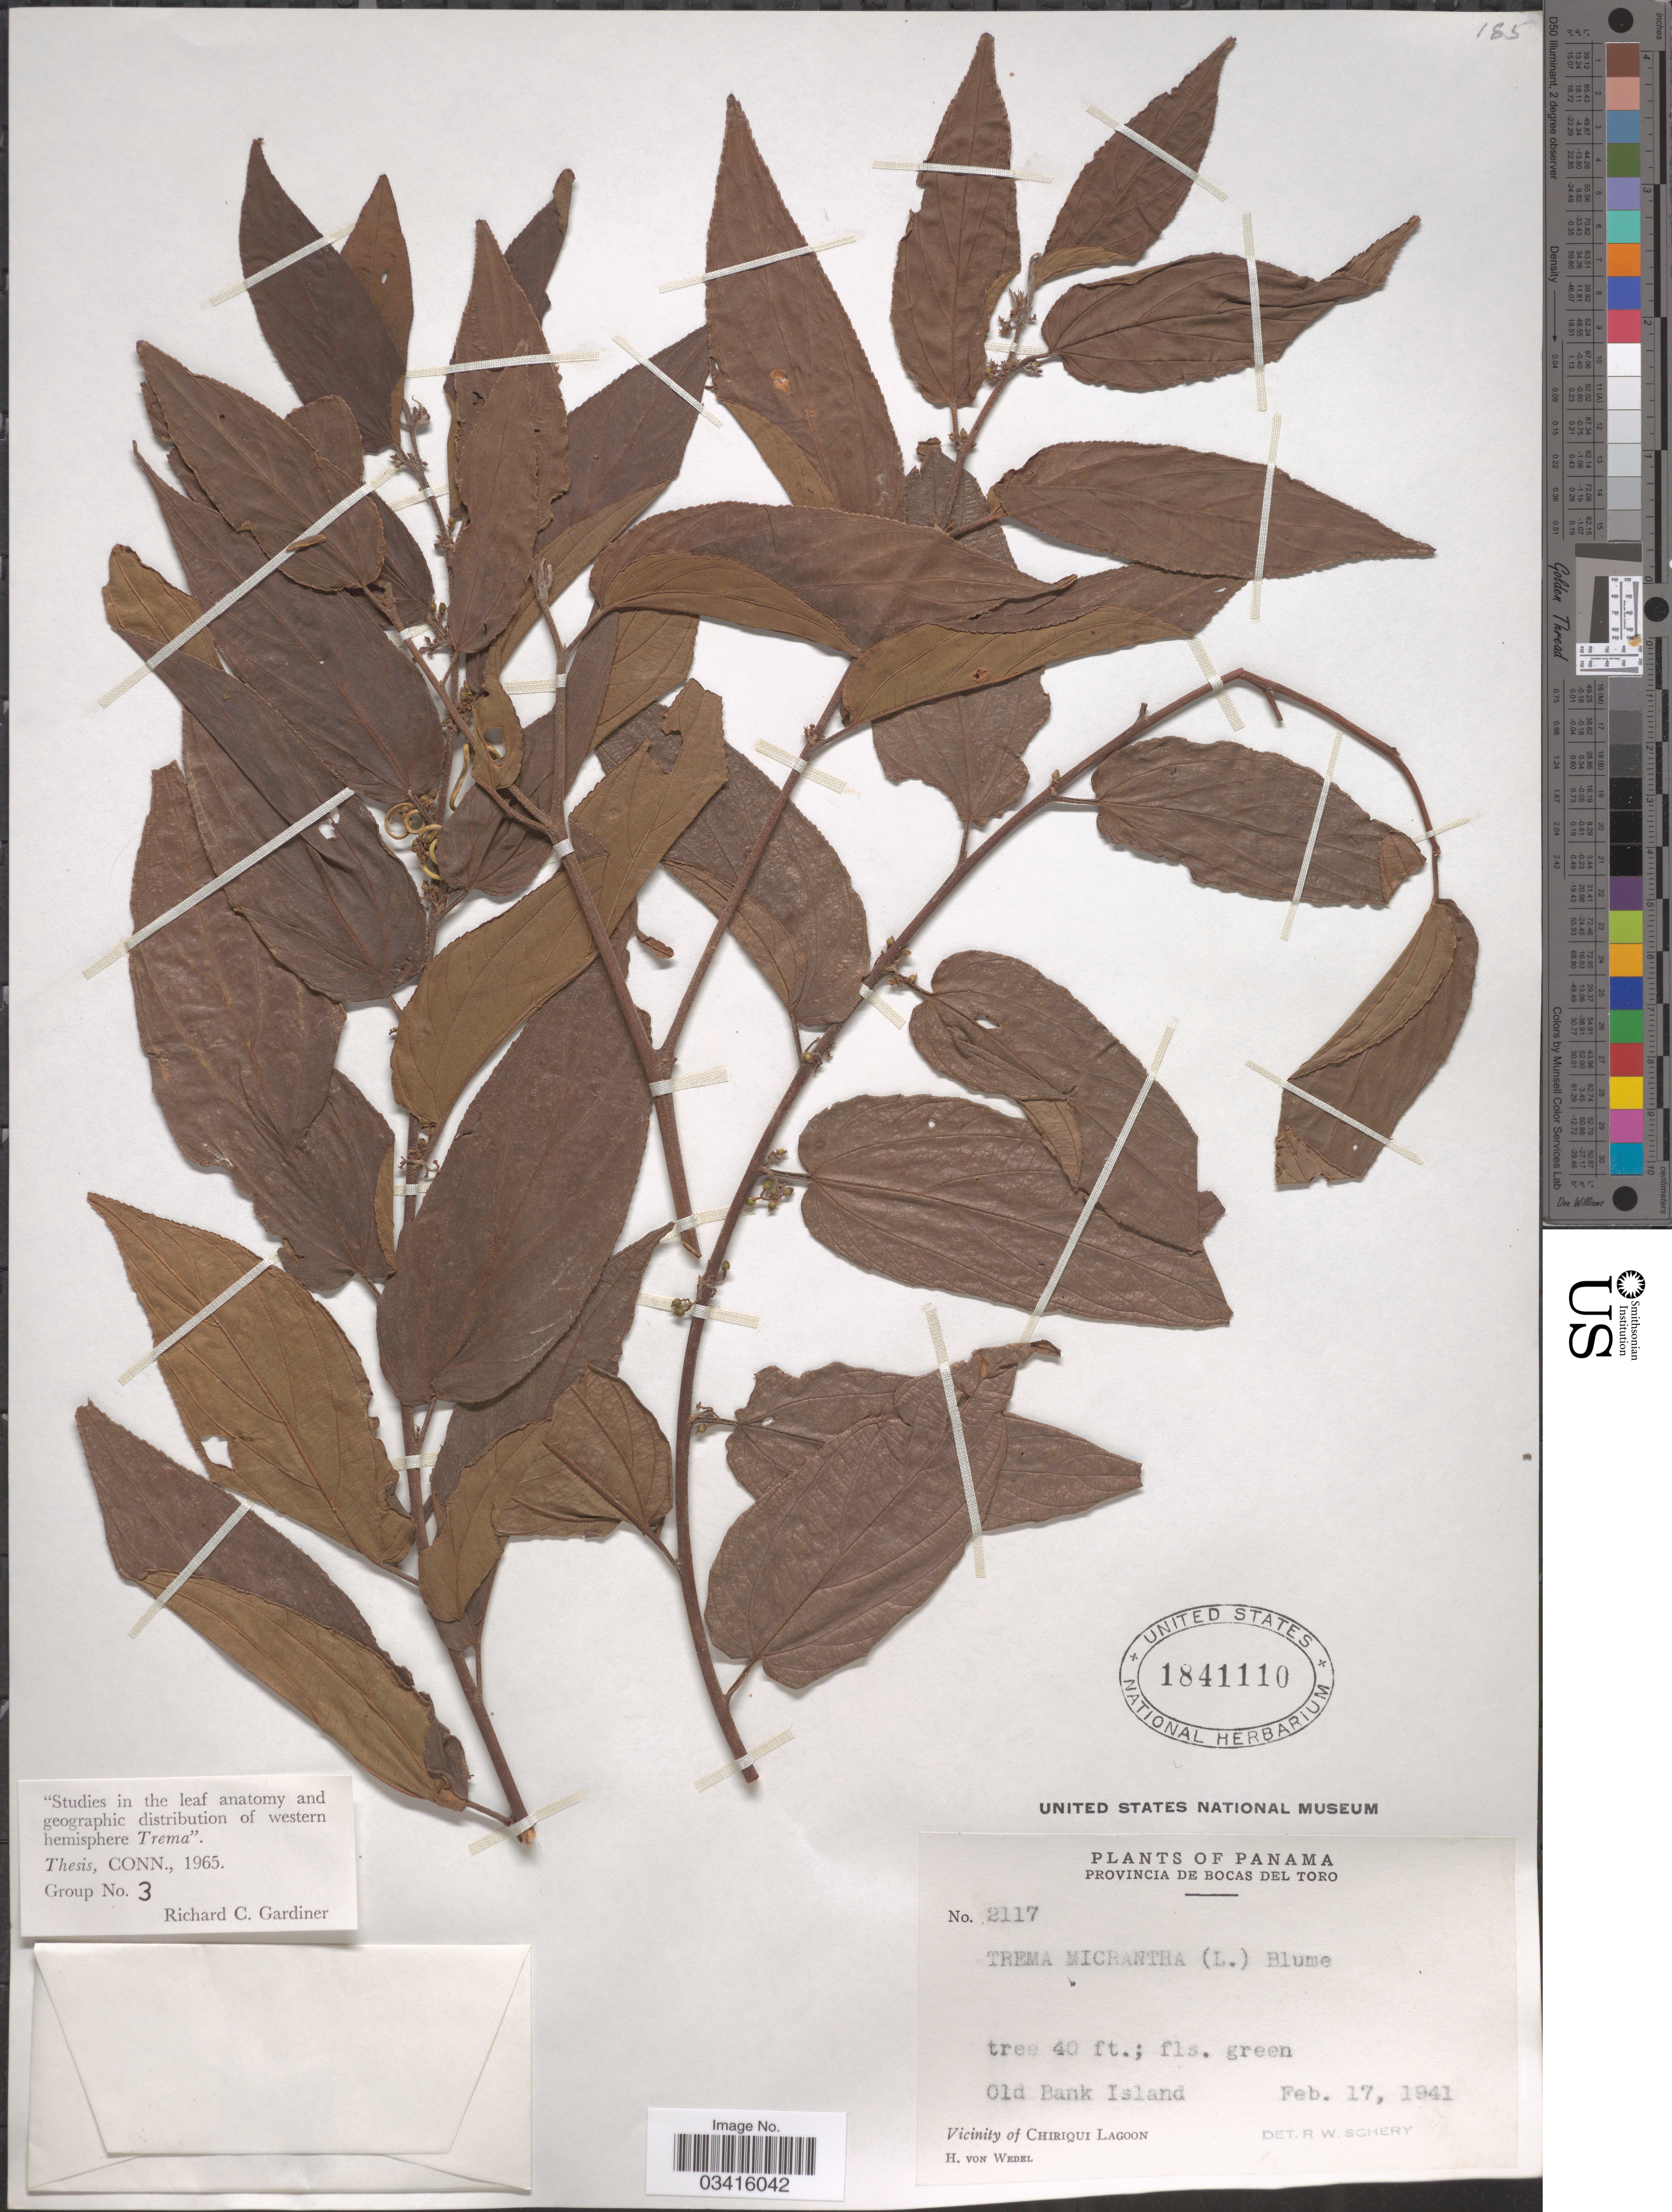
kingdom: Plantae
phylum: Tracheophyta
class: Magnoliopsida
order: Rosales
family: Cannabaceae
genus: Trema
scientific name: Trema micranthum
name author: (L.) Blume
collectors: H. von Wedel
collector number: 2117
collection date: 1941-02-17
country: Panama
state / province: Bocas del Toro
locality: Old Bank Island. Vicinity of Chiriqui Lagoon.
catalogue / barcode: US 1841110